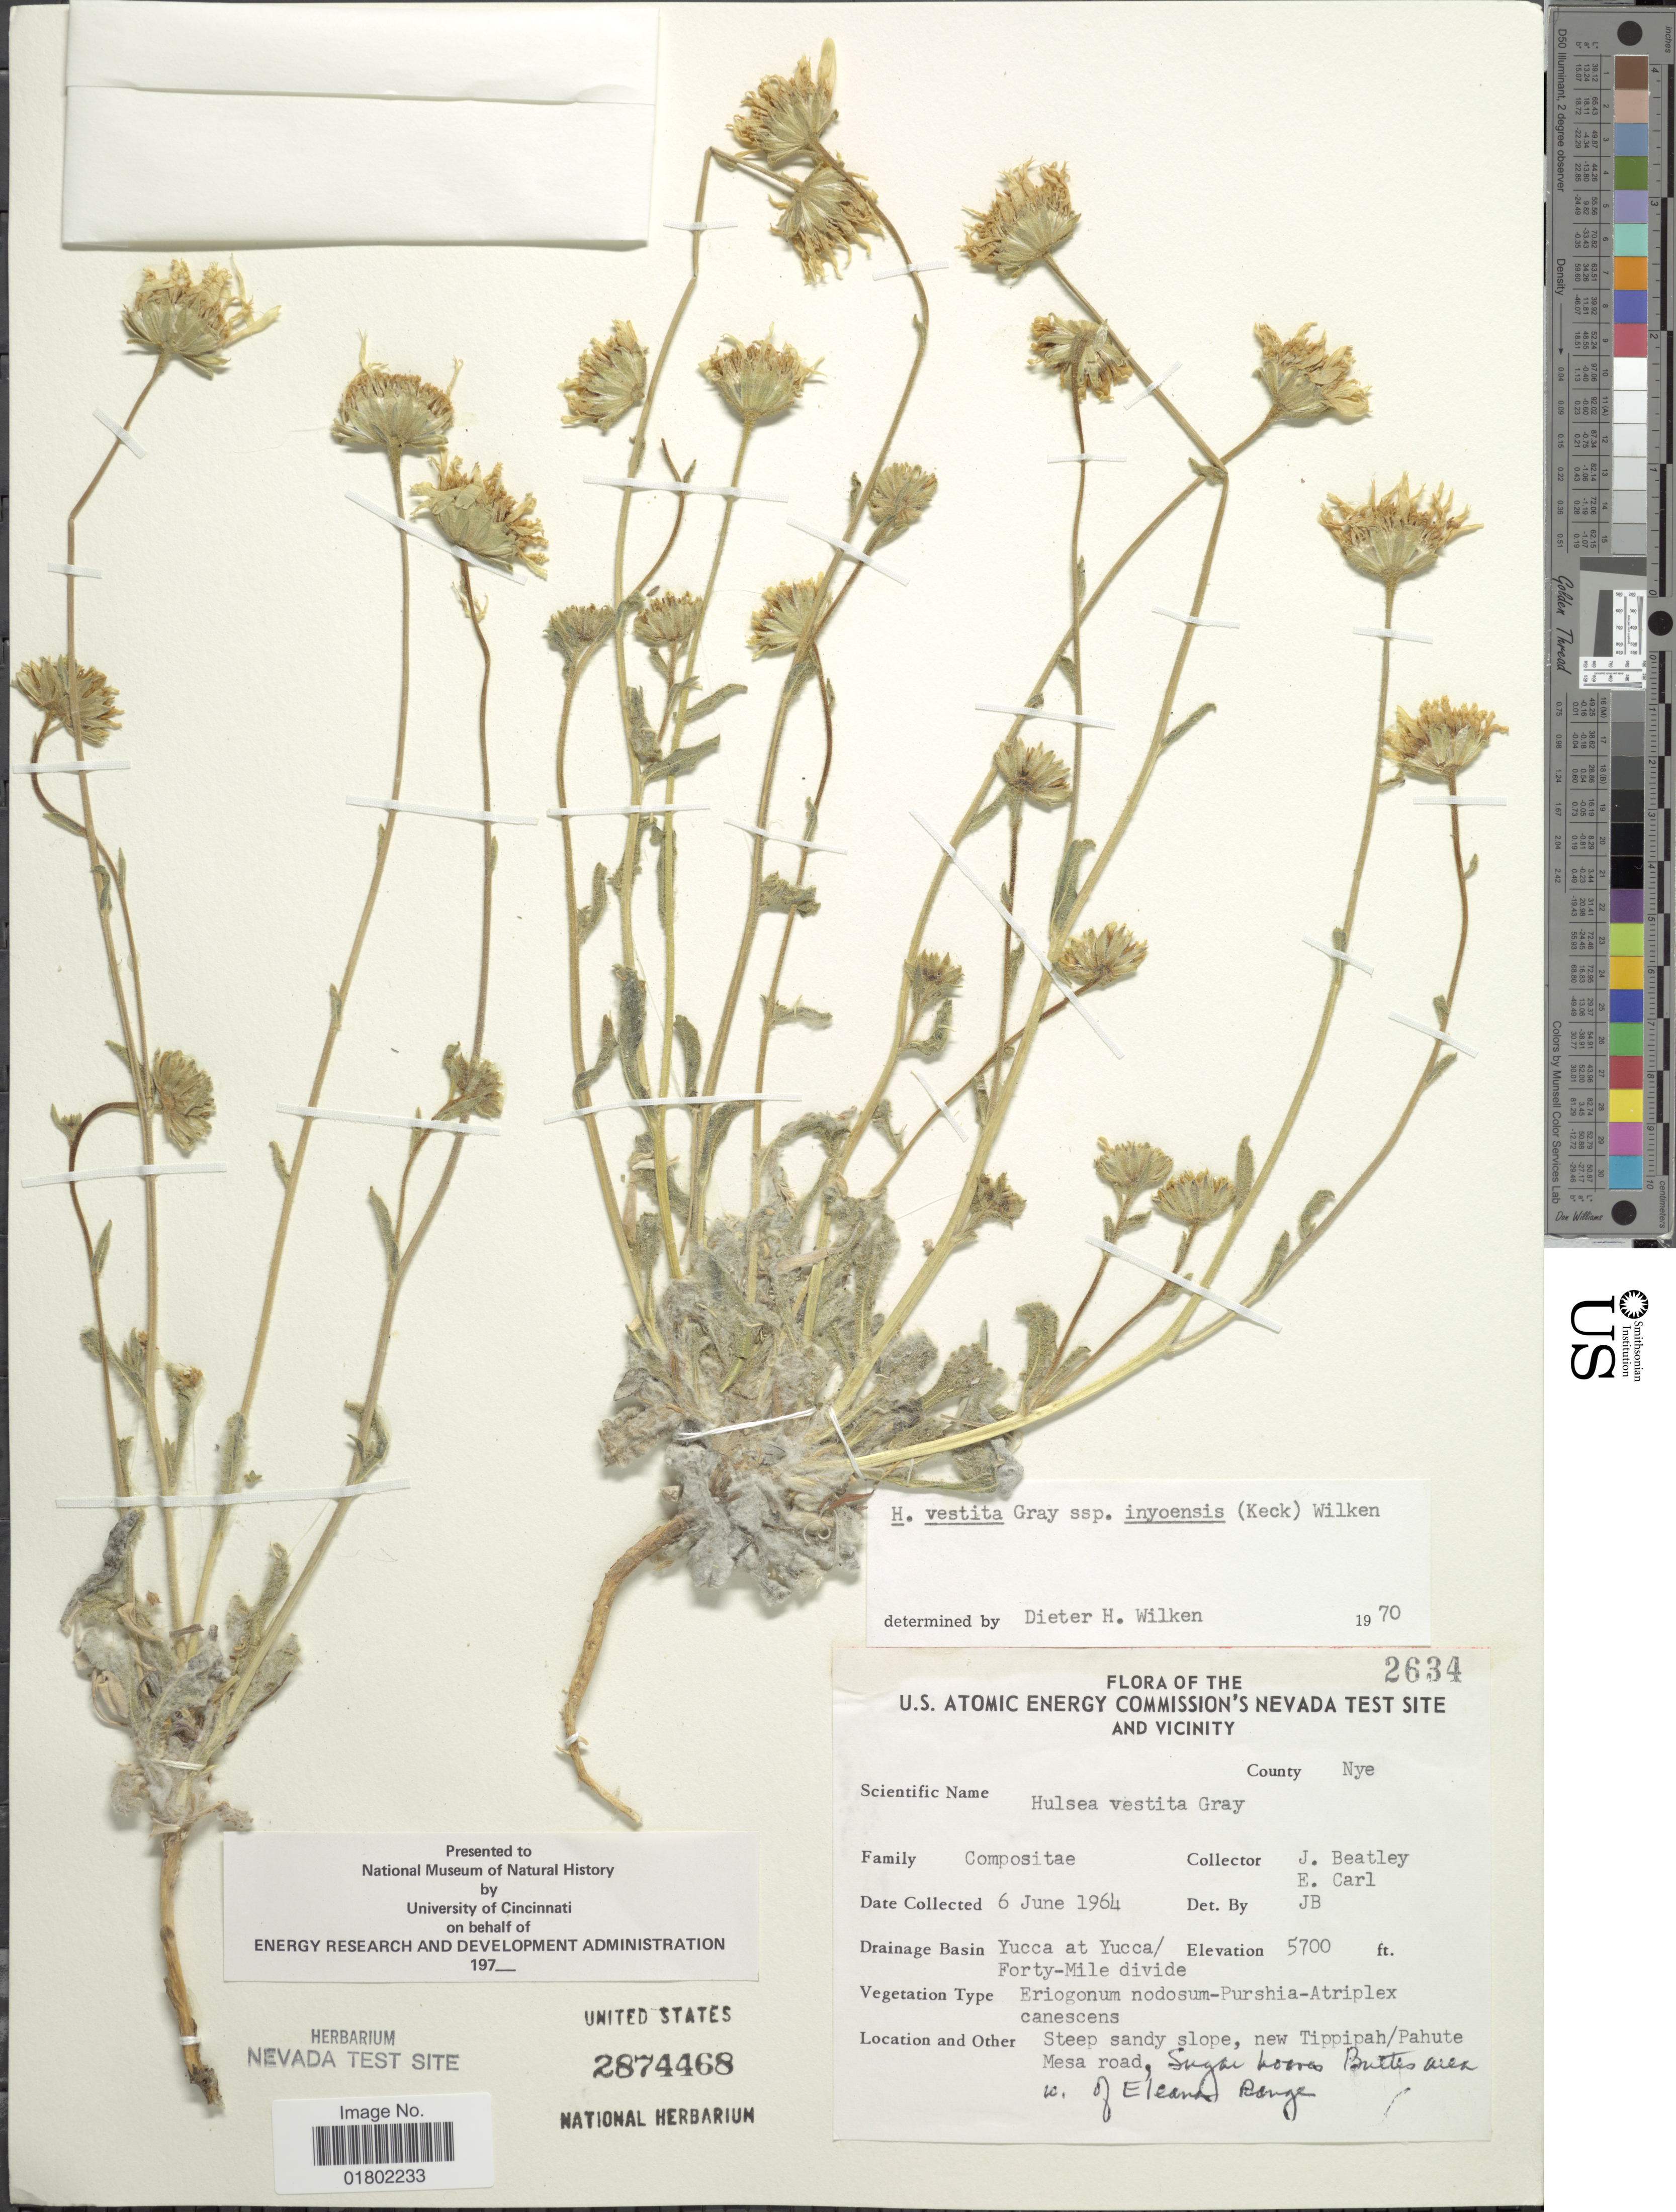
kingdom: Plantae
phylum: Tracheophyta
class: Magnoliopsida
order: Asterales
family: Asteraceae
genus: Hulsea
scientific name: Hulsea vestita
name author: A. Gray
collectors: J. C. Beatley & E. Carl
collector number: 2634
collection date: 1964-06-06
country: United States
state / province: Nevada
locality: Yucca at Yucca/ Forty-Mile divide, new Tippipah/ Pahute Mesa road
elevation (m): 1737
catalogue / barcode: US 2874468